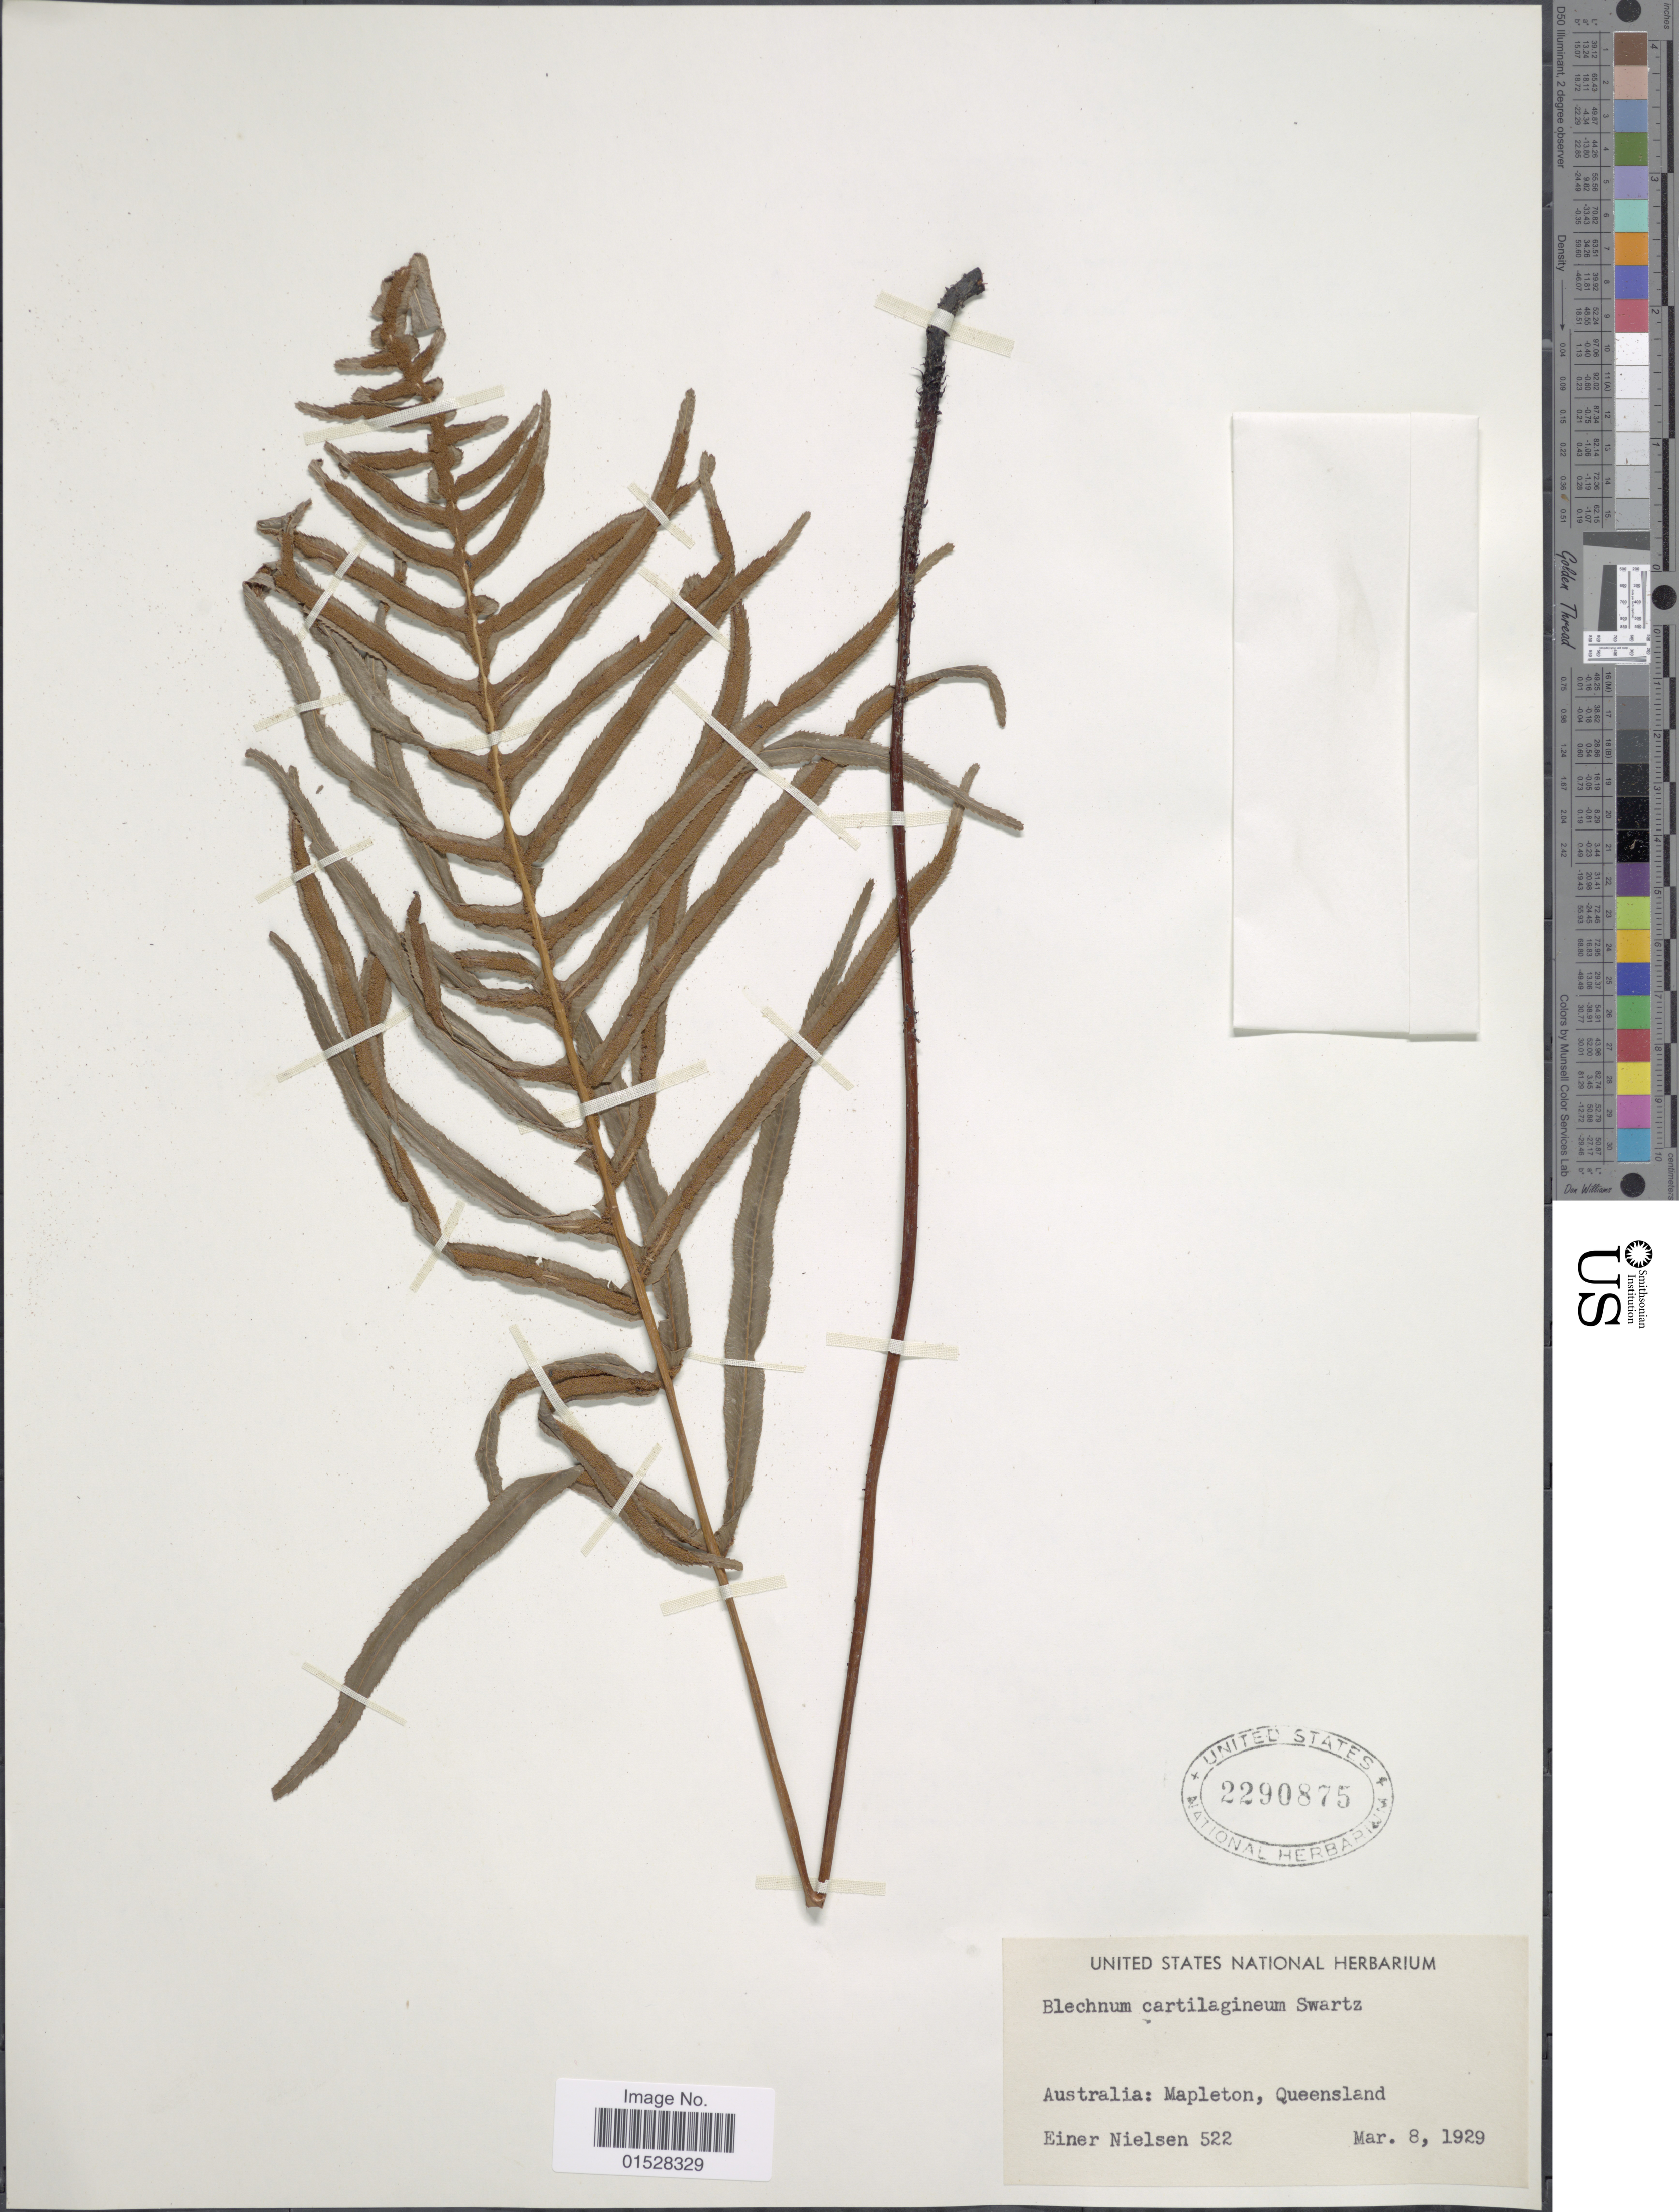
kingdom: Plantae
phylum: Tracheophyta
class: Polypodiopsida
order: Polypodiales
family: Blechnaceae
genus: Blechnum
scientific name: Blechnum cartilagineum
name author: Sw.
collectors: E. Nielsen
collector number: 522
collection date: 1929-03-08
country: Australia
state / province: Queensland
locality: Mapleton.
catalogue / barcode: US 2290875